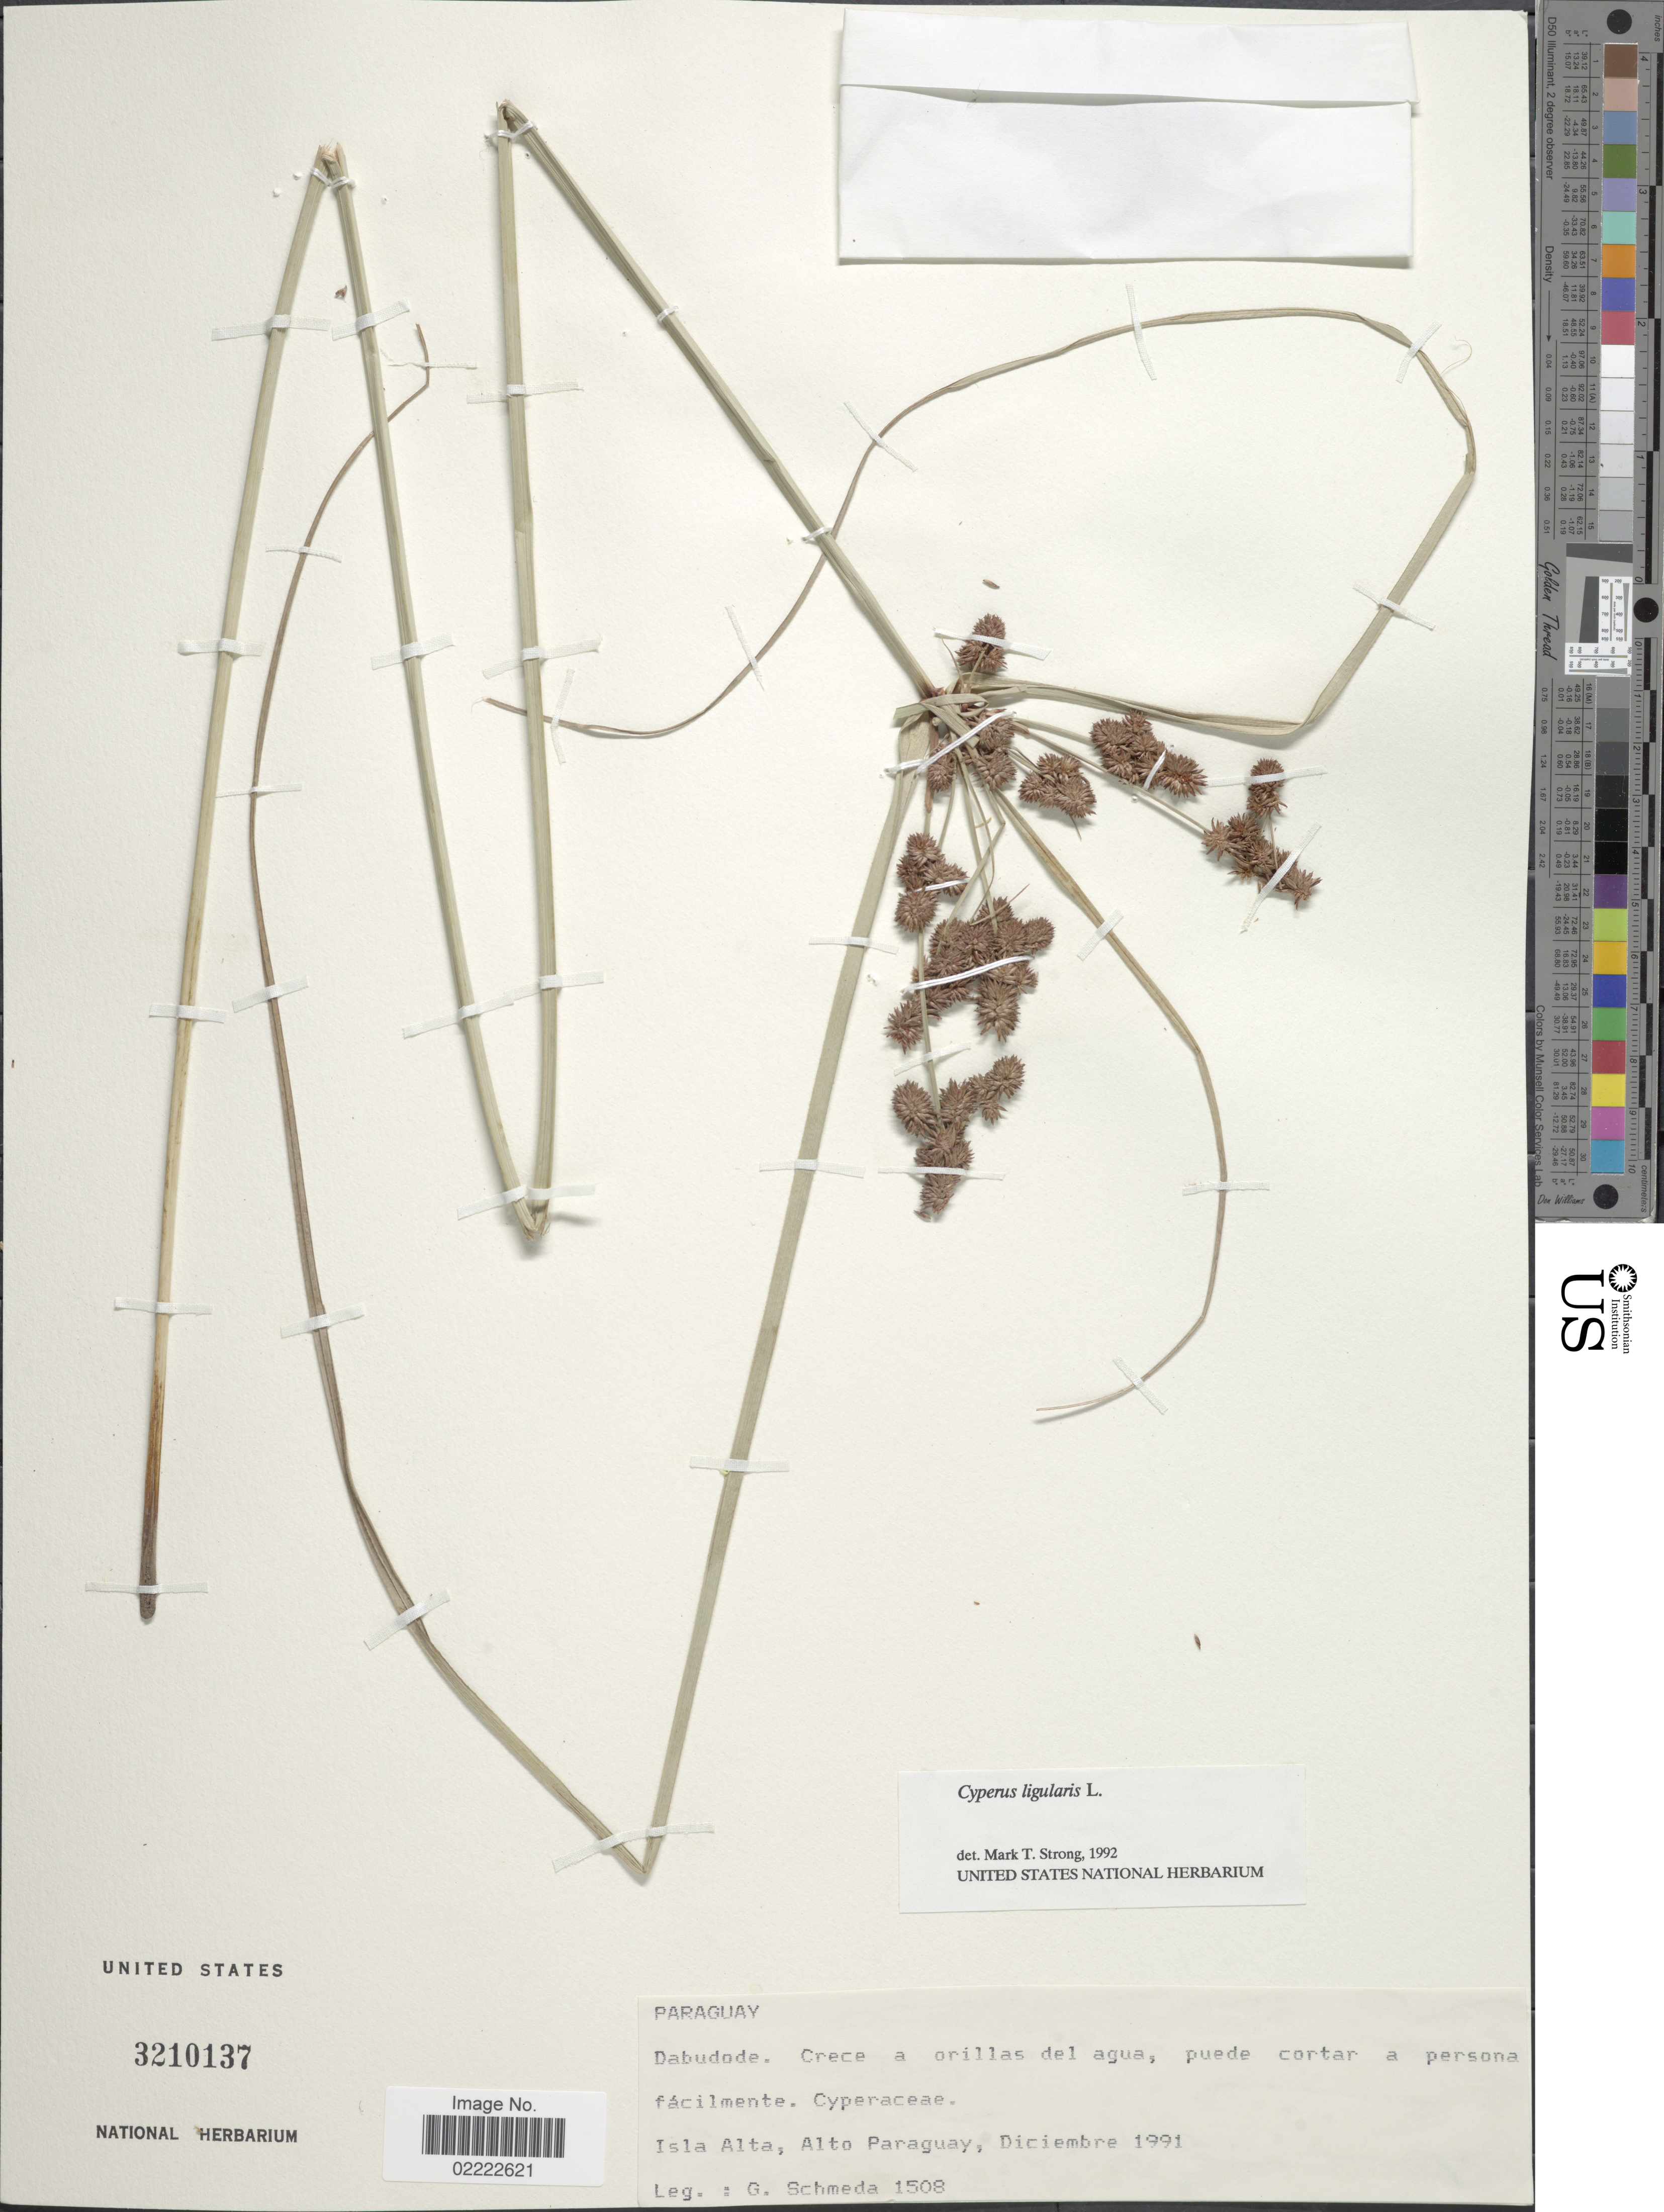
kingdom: Plantae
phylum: Tracheophyta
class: Liliopsida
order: Poales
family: Cyperaceae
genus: Cyperus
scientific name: Cyperus ligularis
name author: L.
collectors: G. Schmeda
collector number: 1508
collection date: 1991-12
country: Paraguay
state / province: Alto Paraguay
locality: Isla Alta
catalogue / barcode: US 3210137